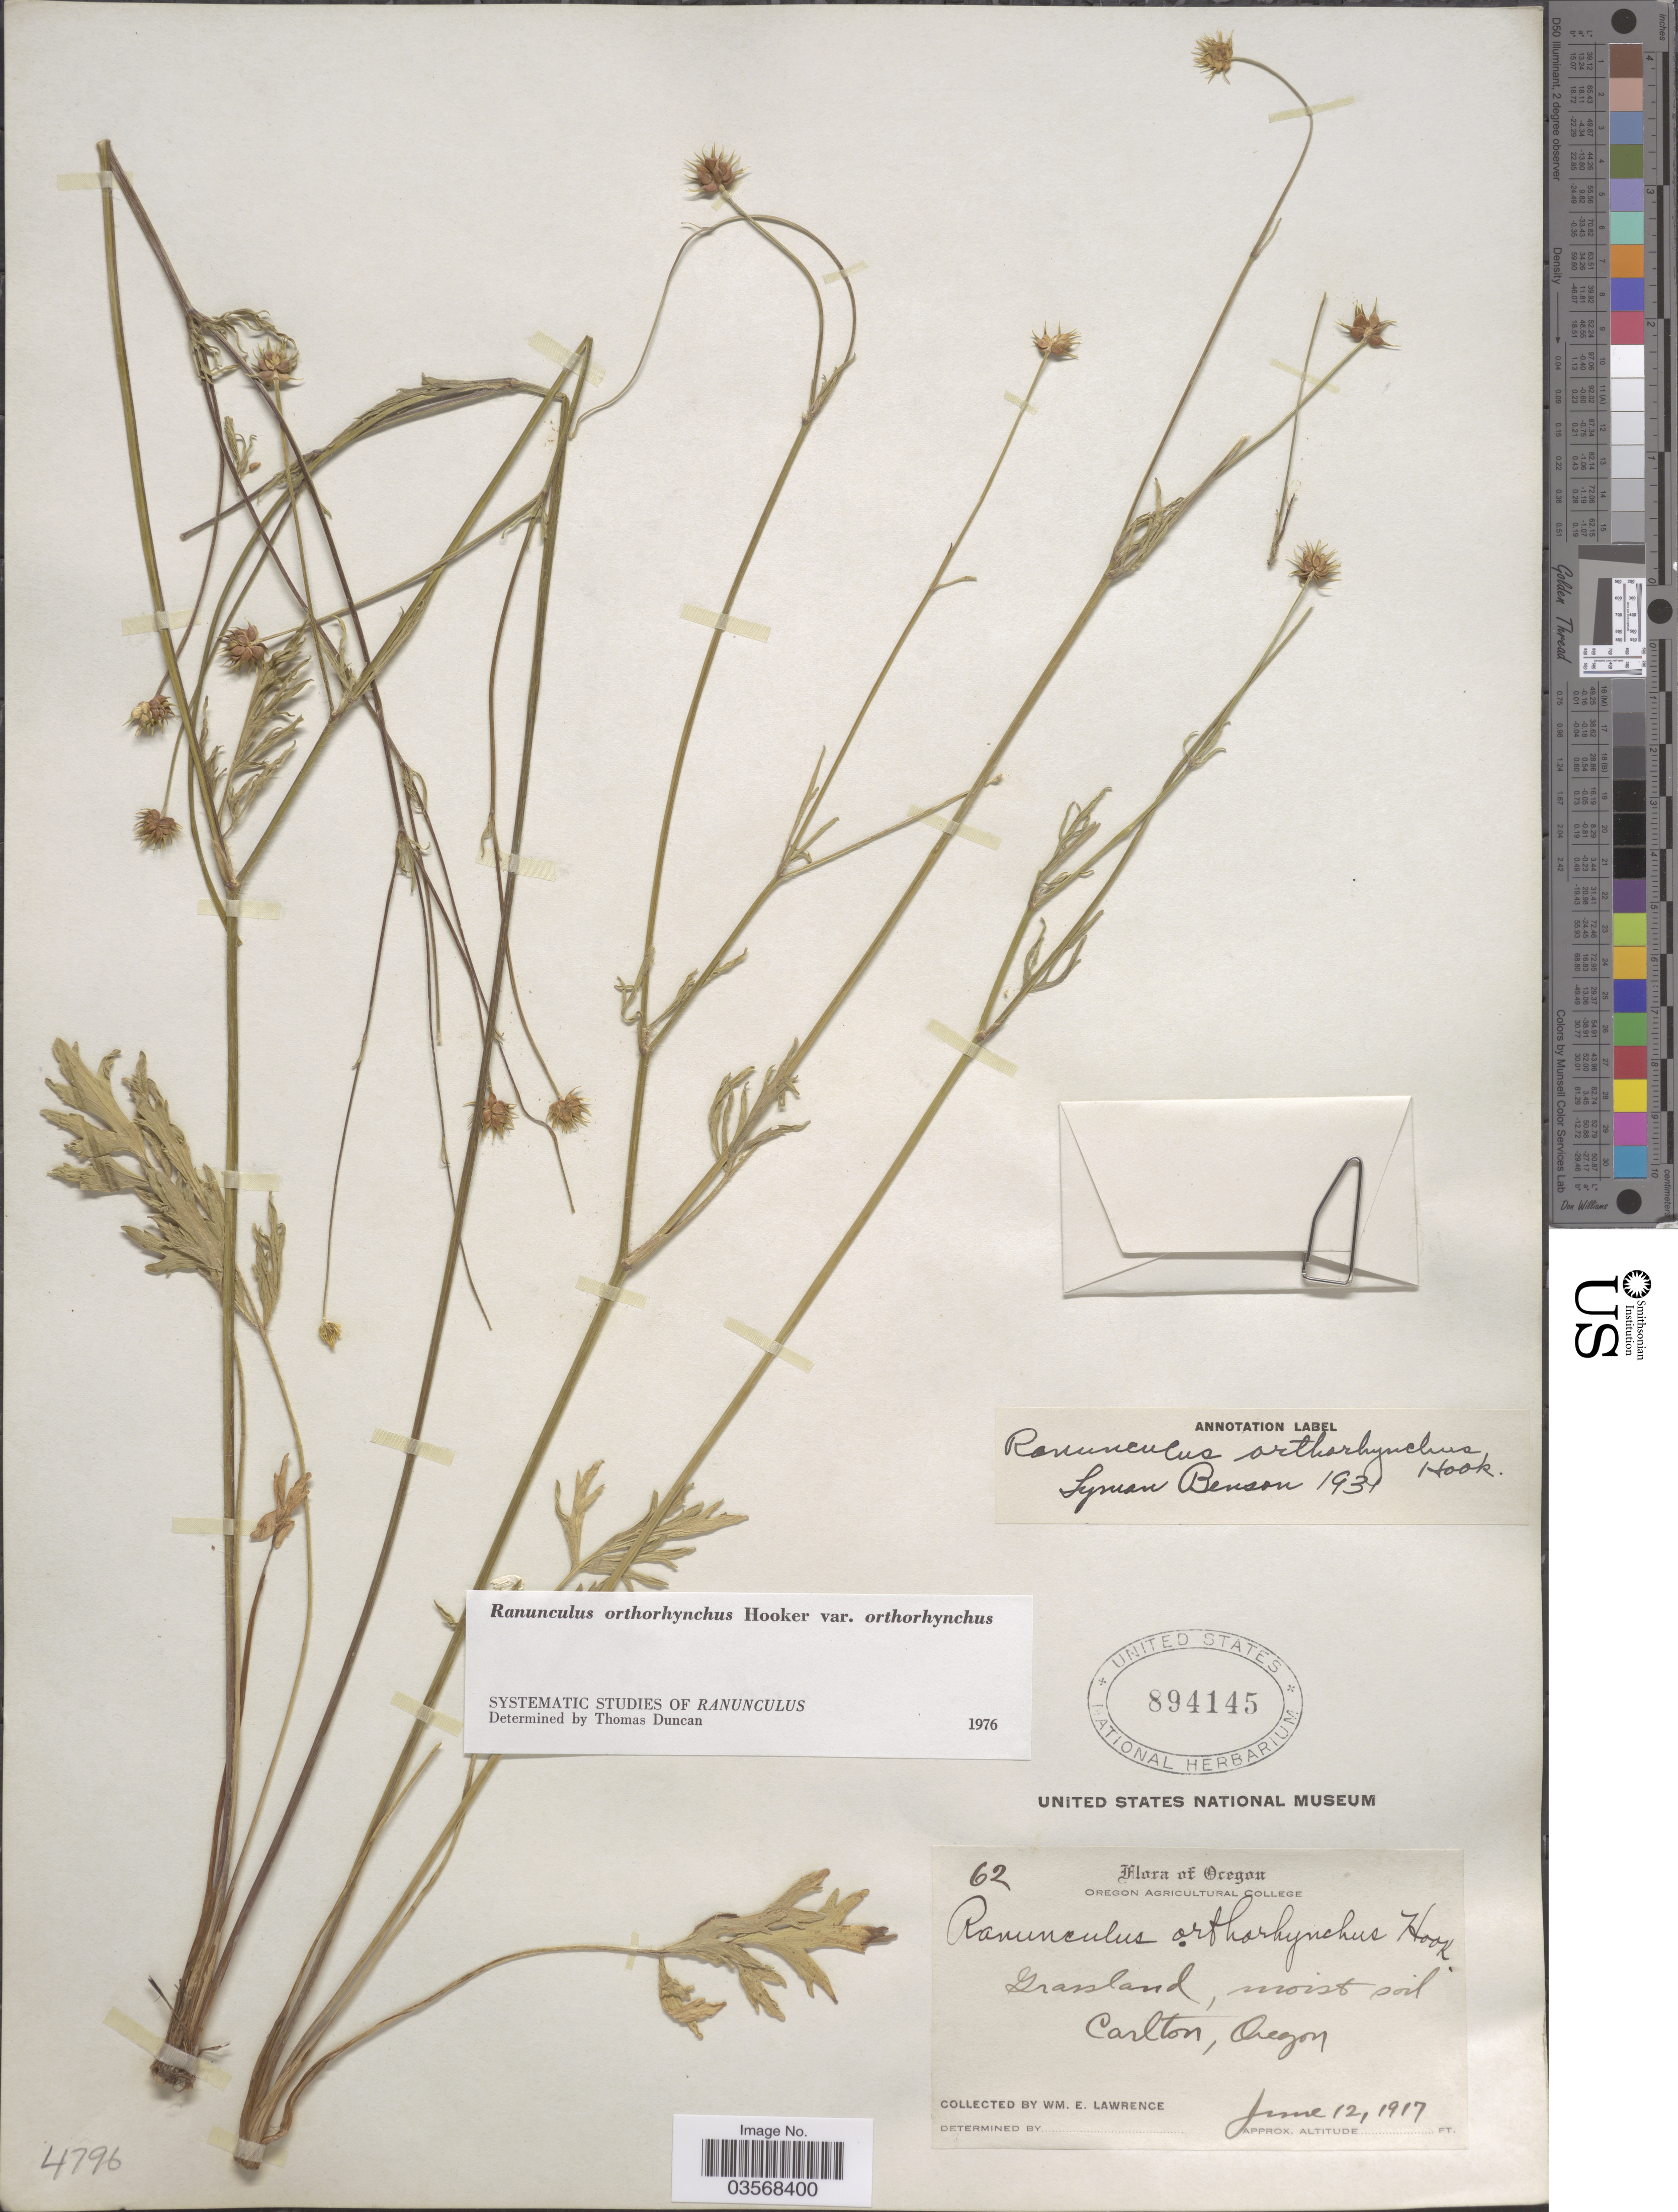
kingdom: Plantae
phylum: Tracheophyta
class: Magnoliopsida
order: Ranunculales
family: Ranunculaceae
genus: Ranunculus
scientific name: Ranunculus orthorhynchus var. orthorhynchus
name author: Hook.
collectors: W. Lawrence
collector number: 62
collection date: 1917-06-12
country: United States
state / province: Oregon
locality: Grassland. Carlton.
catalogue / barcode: US 894145